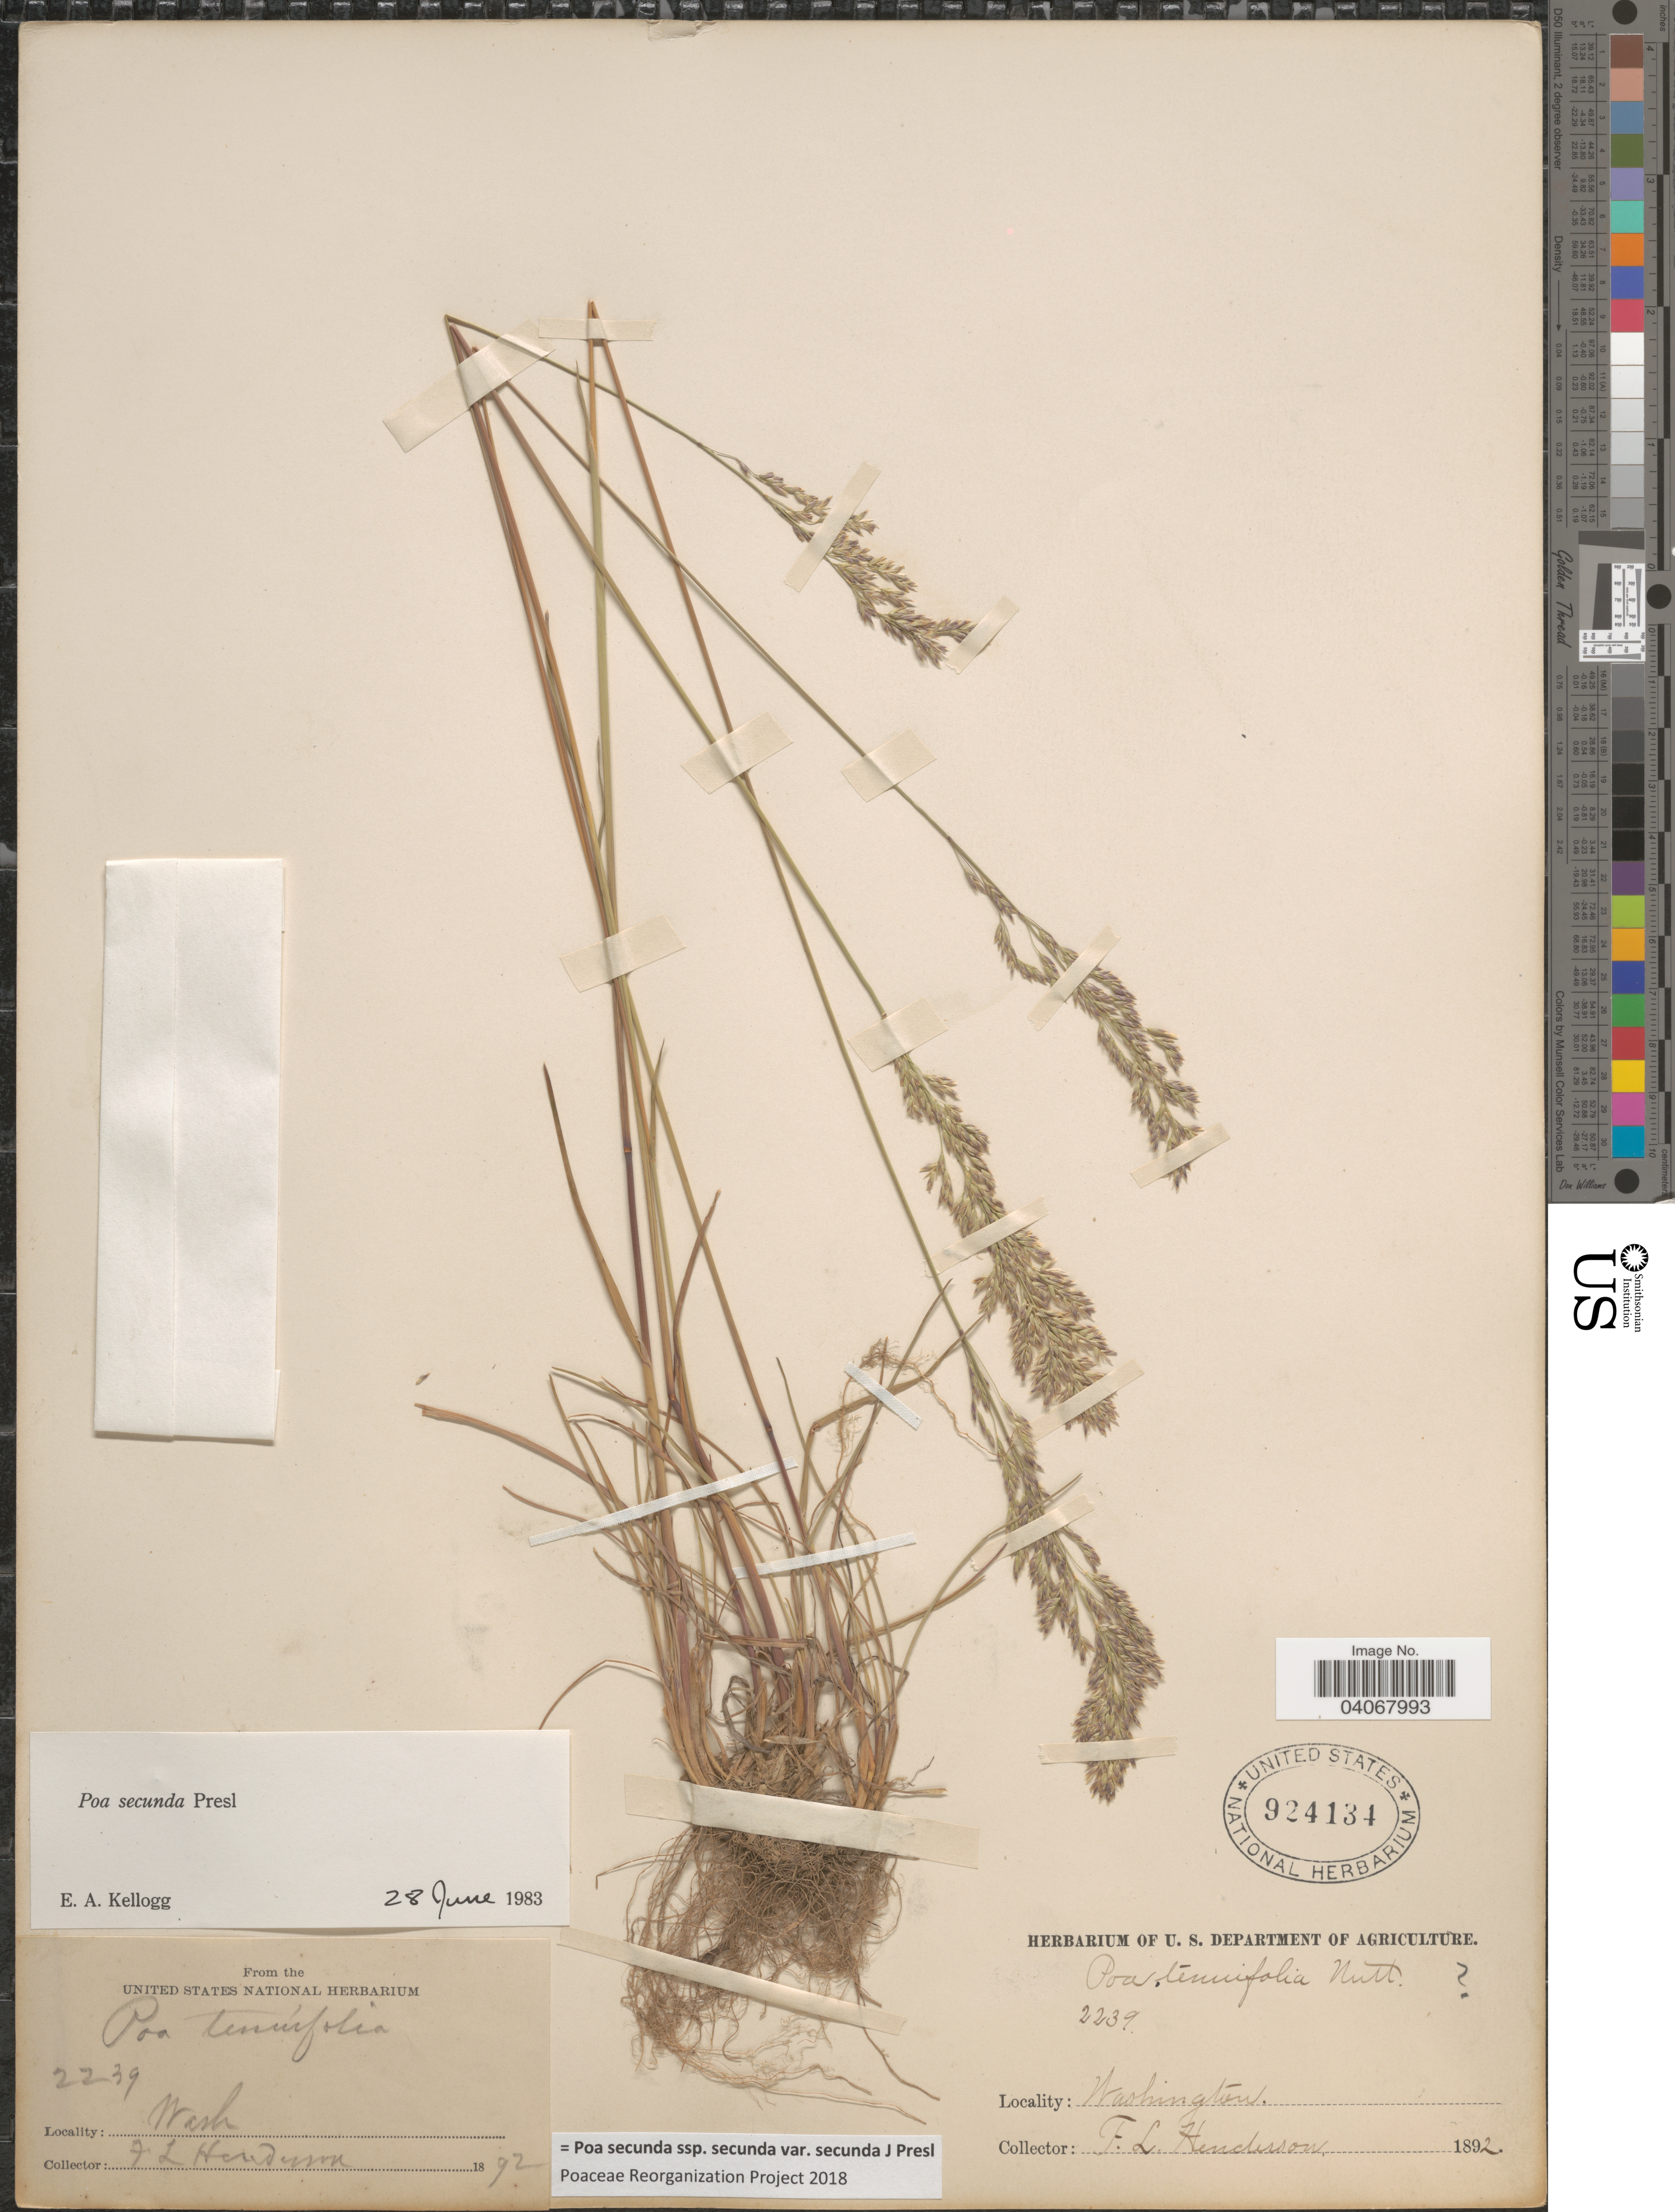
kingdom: Plantae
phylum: Tracheophyta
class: Liliopsida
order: Poales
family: Poaceae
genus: Poa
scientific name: Poa secunda subsp. secunda var. secunda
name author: J. Presl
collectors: F. Henderson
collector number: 2239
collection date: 1892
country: United States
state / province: Washington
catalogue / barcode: US 924134